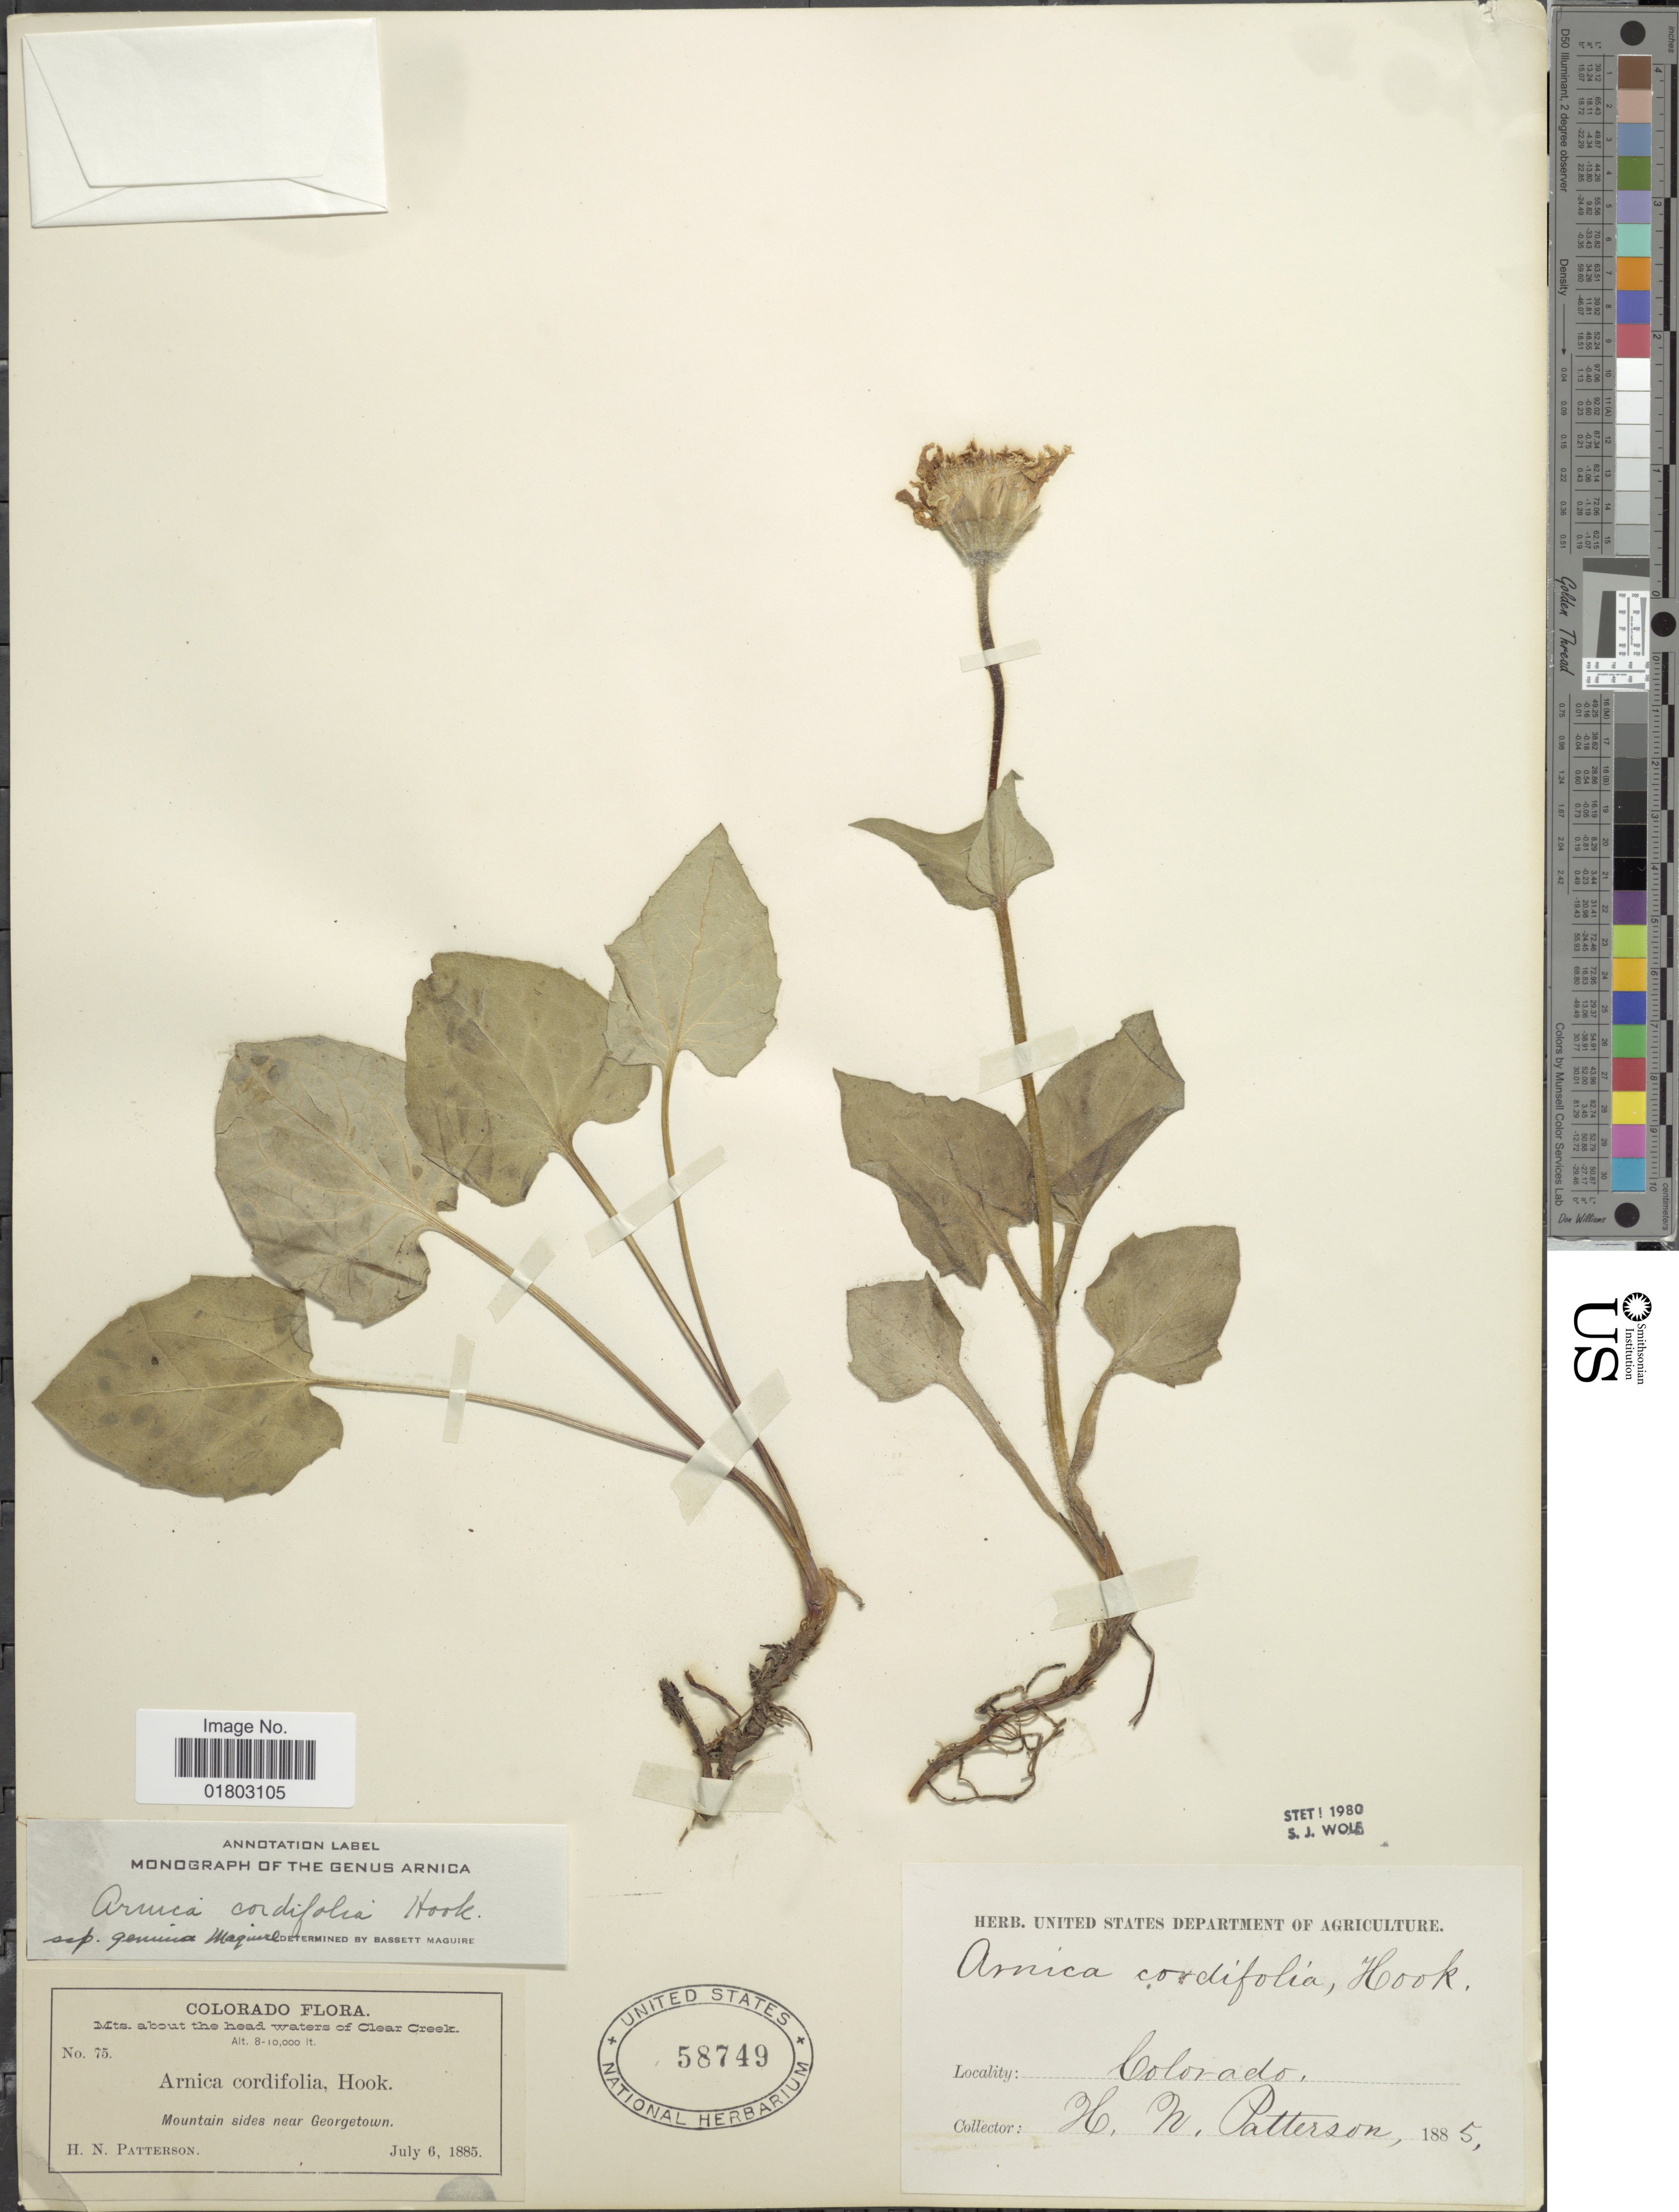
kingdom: Plantae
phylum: Tracheophyta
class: Magnoliopsida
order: Asterales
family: Asteraceae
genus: Arnica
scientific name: Arnica cordifolia subsp. genuina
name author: Maguire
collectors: H. N. Patterson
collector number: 75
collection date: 1885-07-06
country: United States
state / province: Colorado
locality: Mts about the head waters of Clear Creek, Mountain sides near Georgetown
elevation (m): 2438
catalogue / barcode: US 58749